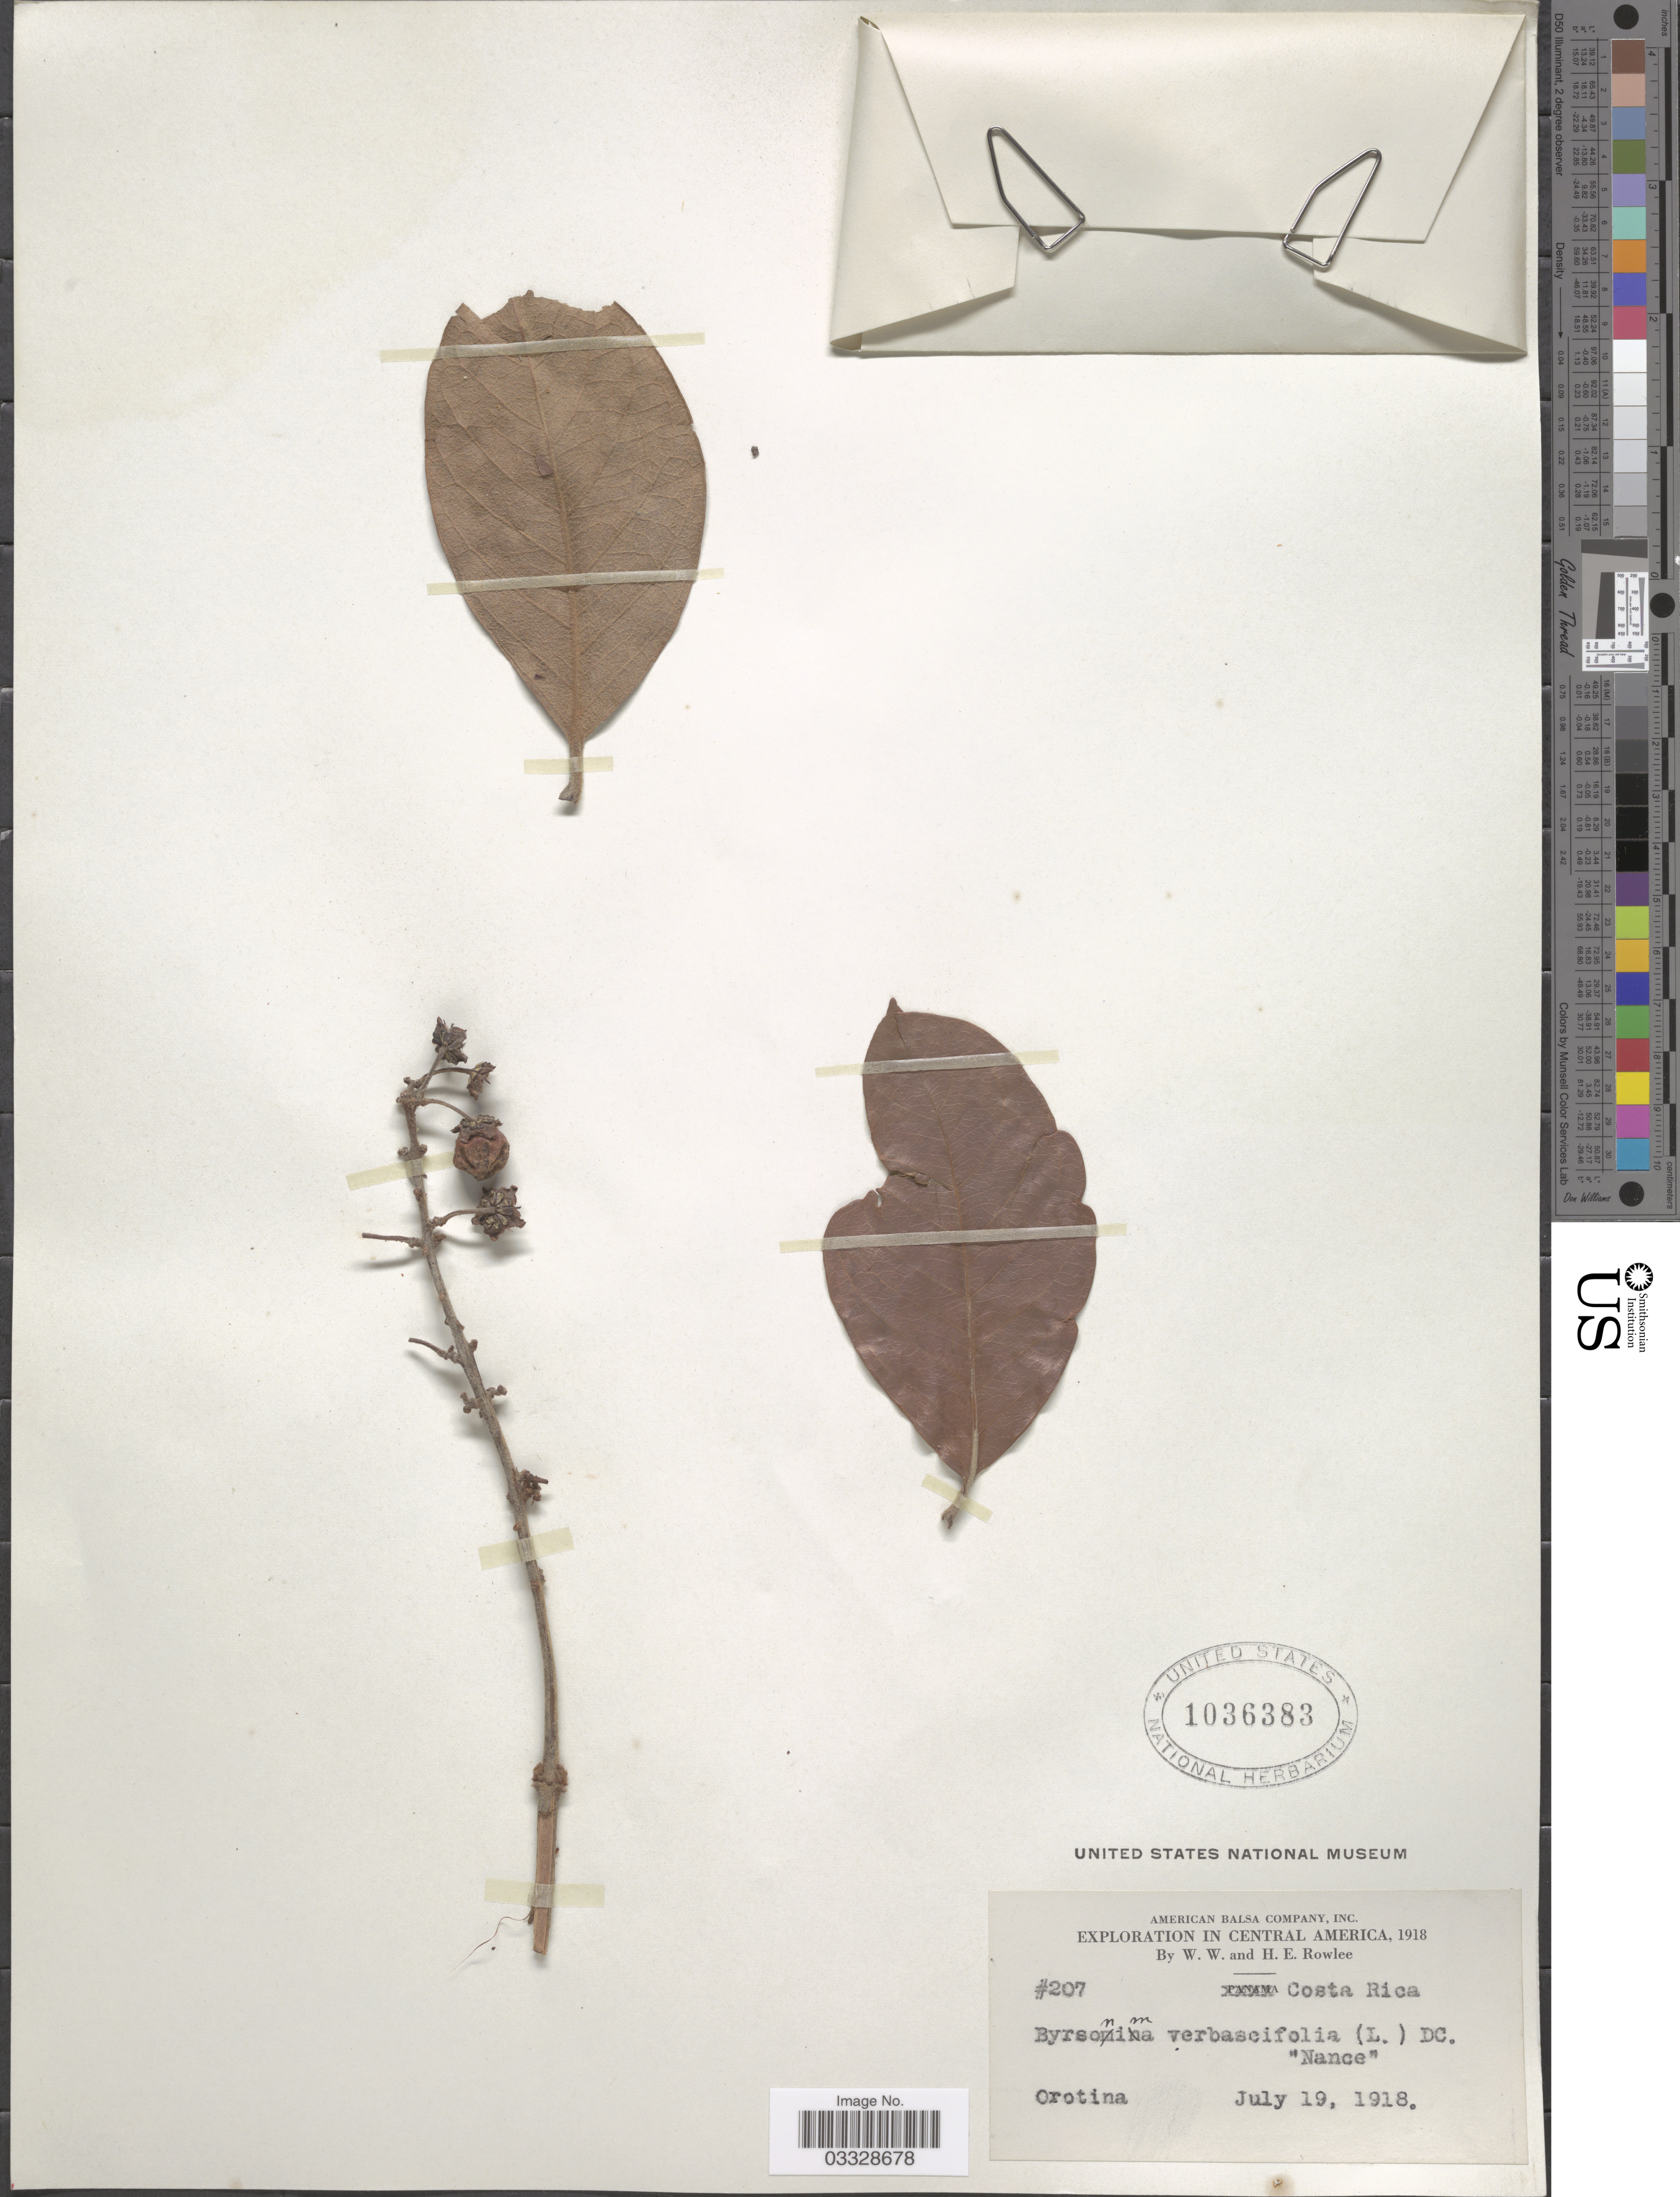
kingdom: Plantae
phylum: Tracheophyta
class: Magnoliopsida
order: Malpighiales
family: Malpighiaceae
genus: Byrsonima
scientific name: Byrsonima crassifolia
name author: (L.) Kunth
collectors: W. W. Rowlee & H. E. Rowlee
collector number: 207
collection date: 1918-07-19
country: Costa Rica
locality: Orotina.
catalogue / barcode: US 1036383